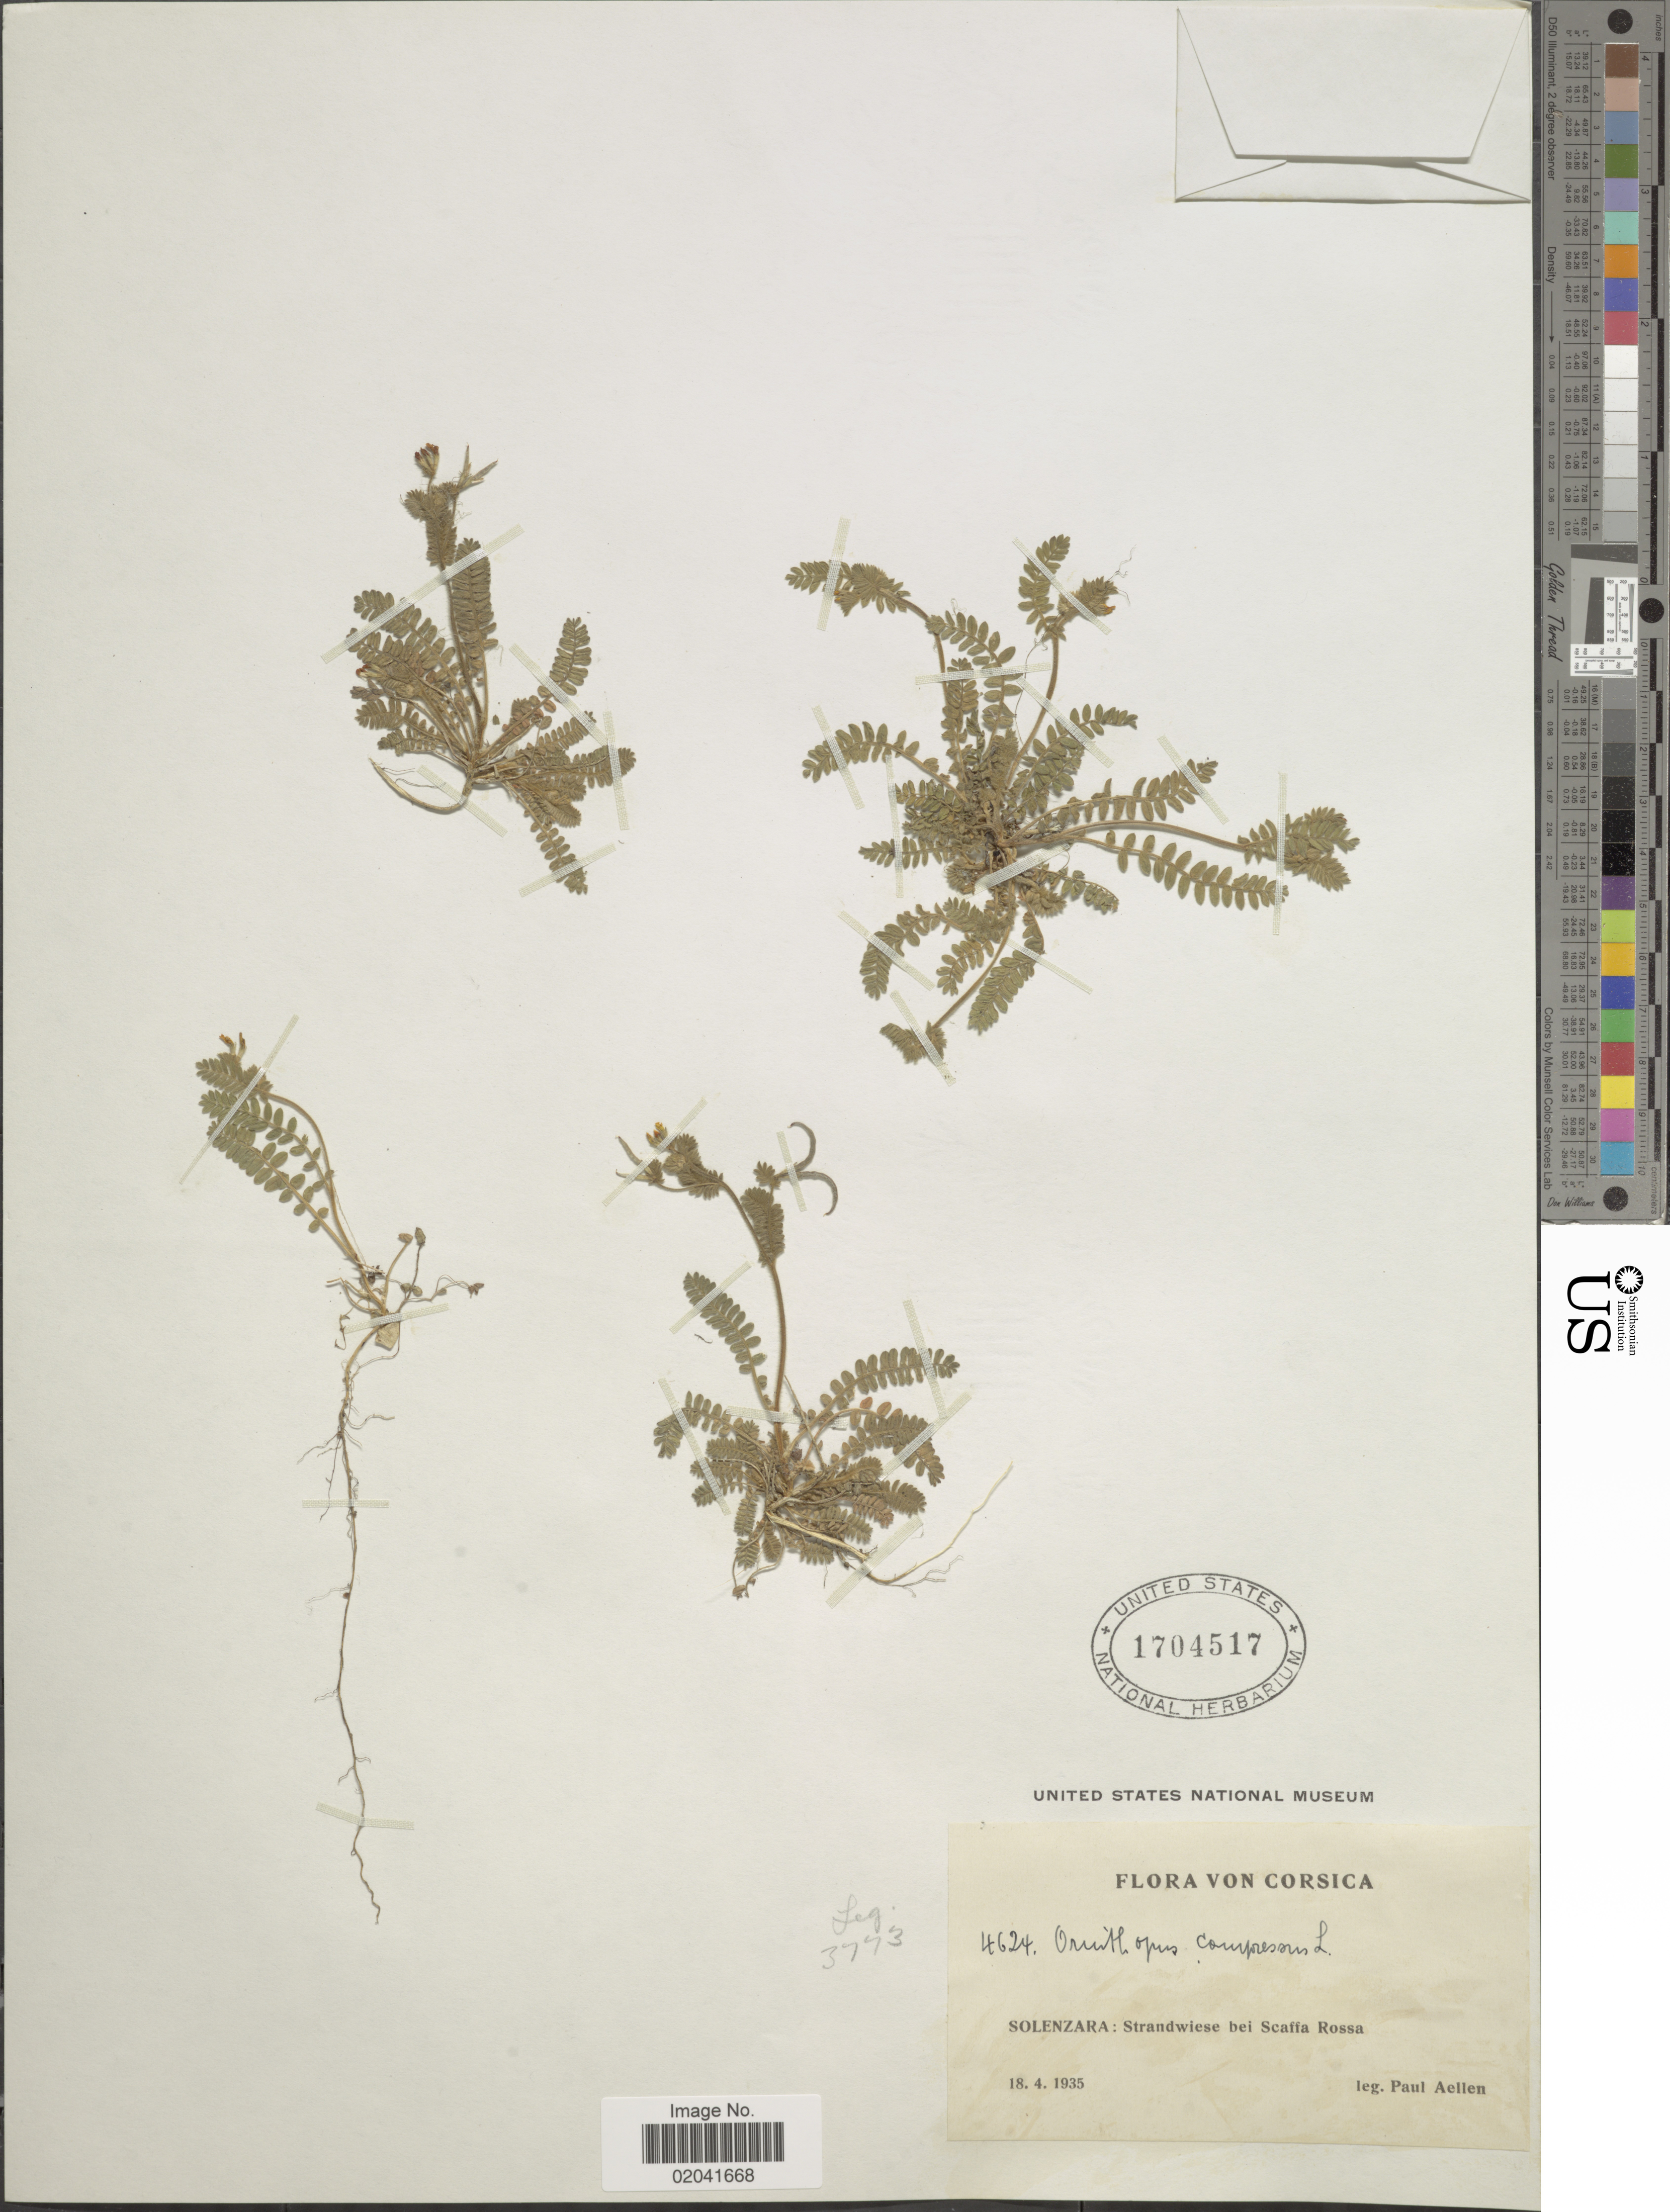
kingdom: Plantae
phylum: Tracheophyta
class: Magnoliopsida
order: Fabales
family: Fabaceae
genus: Ornithopus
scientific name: Ornithopus compressus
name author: L.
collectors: P. Aellen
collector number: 4624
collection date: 1935-04-18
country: France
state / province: Corsica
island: Corse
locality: Corsica, Solenzara: Strandwiese bei Scaffa Rosss.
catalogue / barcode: US 1704517